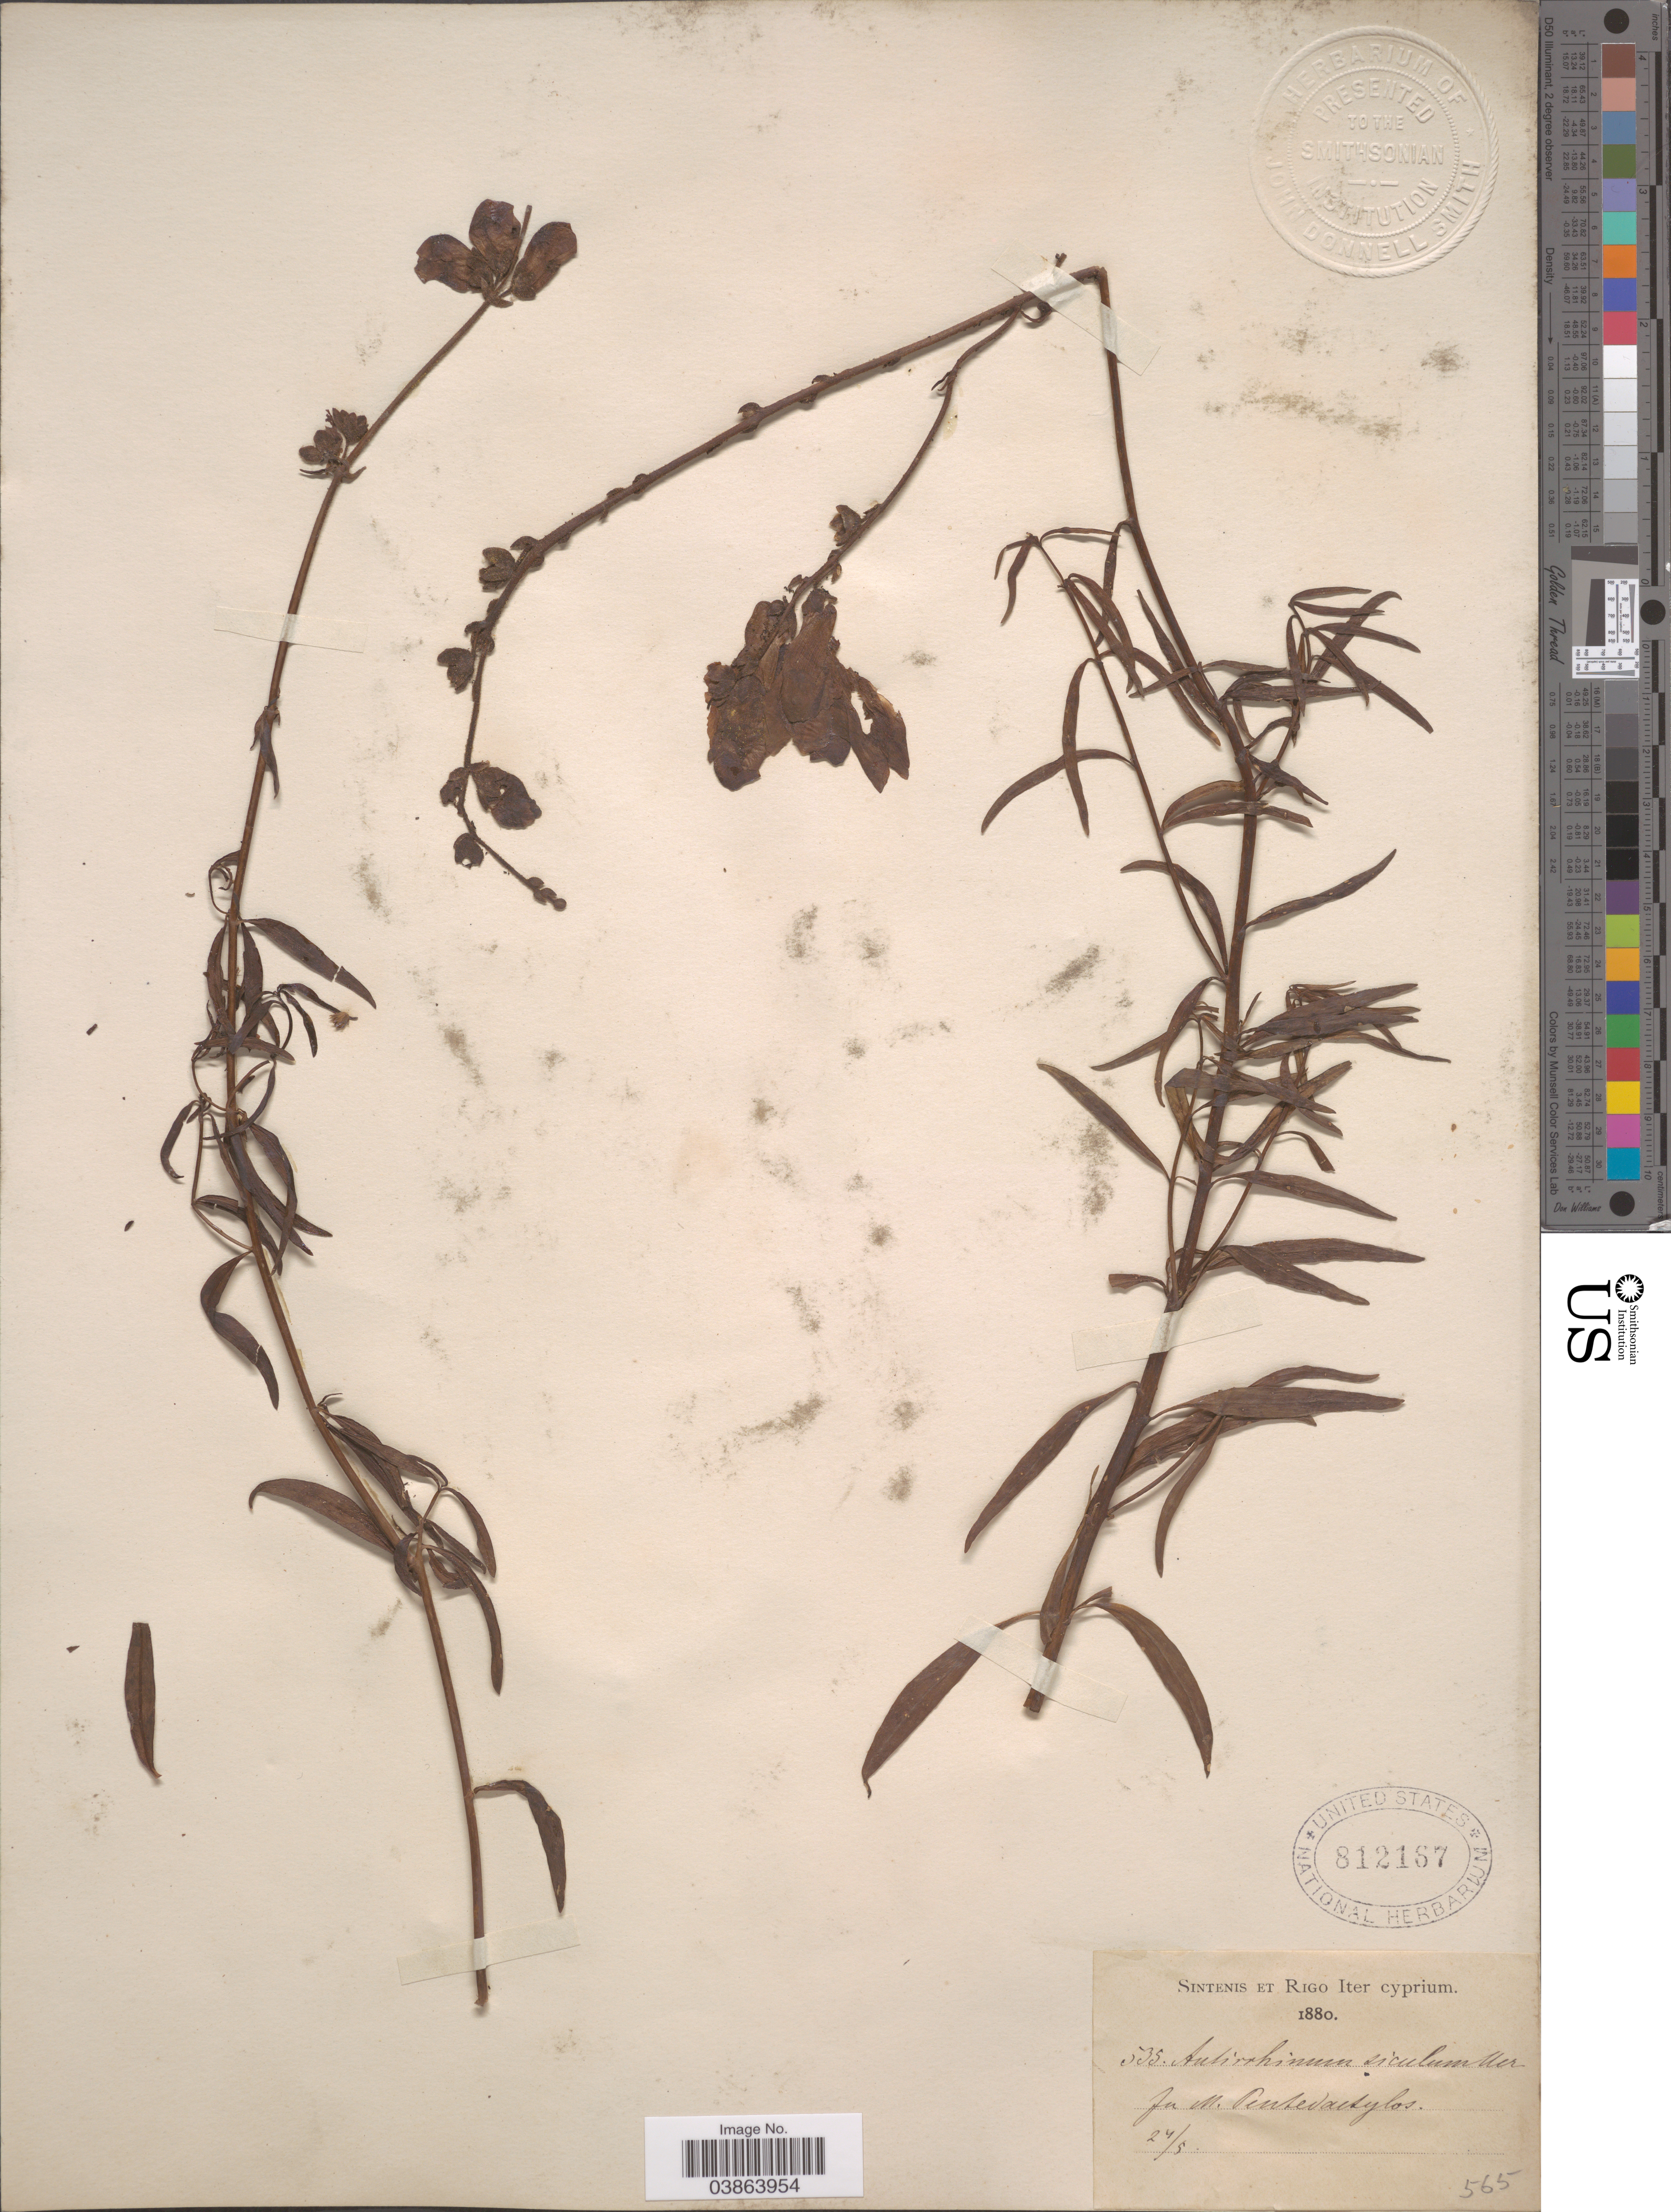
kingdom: Plantae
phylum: Tracheophyta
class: Magnoliopsida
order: Lamiales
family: Plantaginaceae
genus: Antirrhinum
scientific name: Antirrhinum siculum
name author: Mill.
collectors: -. Sintenis & -- Rigo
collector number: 535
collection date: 1880-05-24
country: Cyprus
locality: Cyprium. In M. Pentedactylos.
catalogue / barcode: US 812167